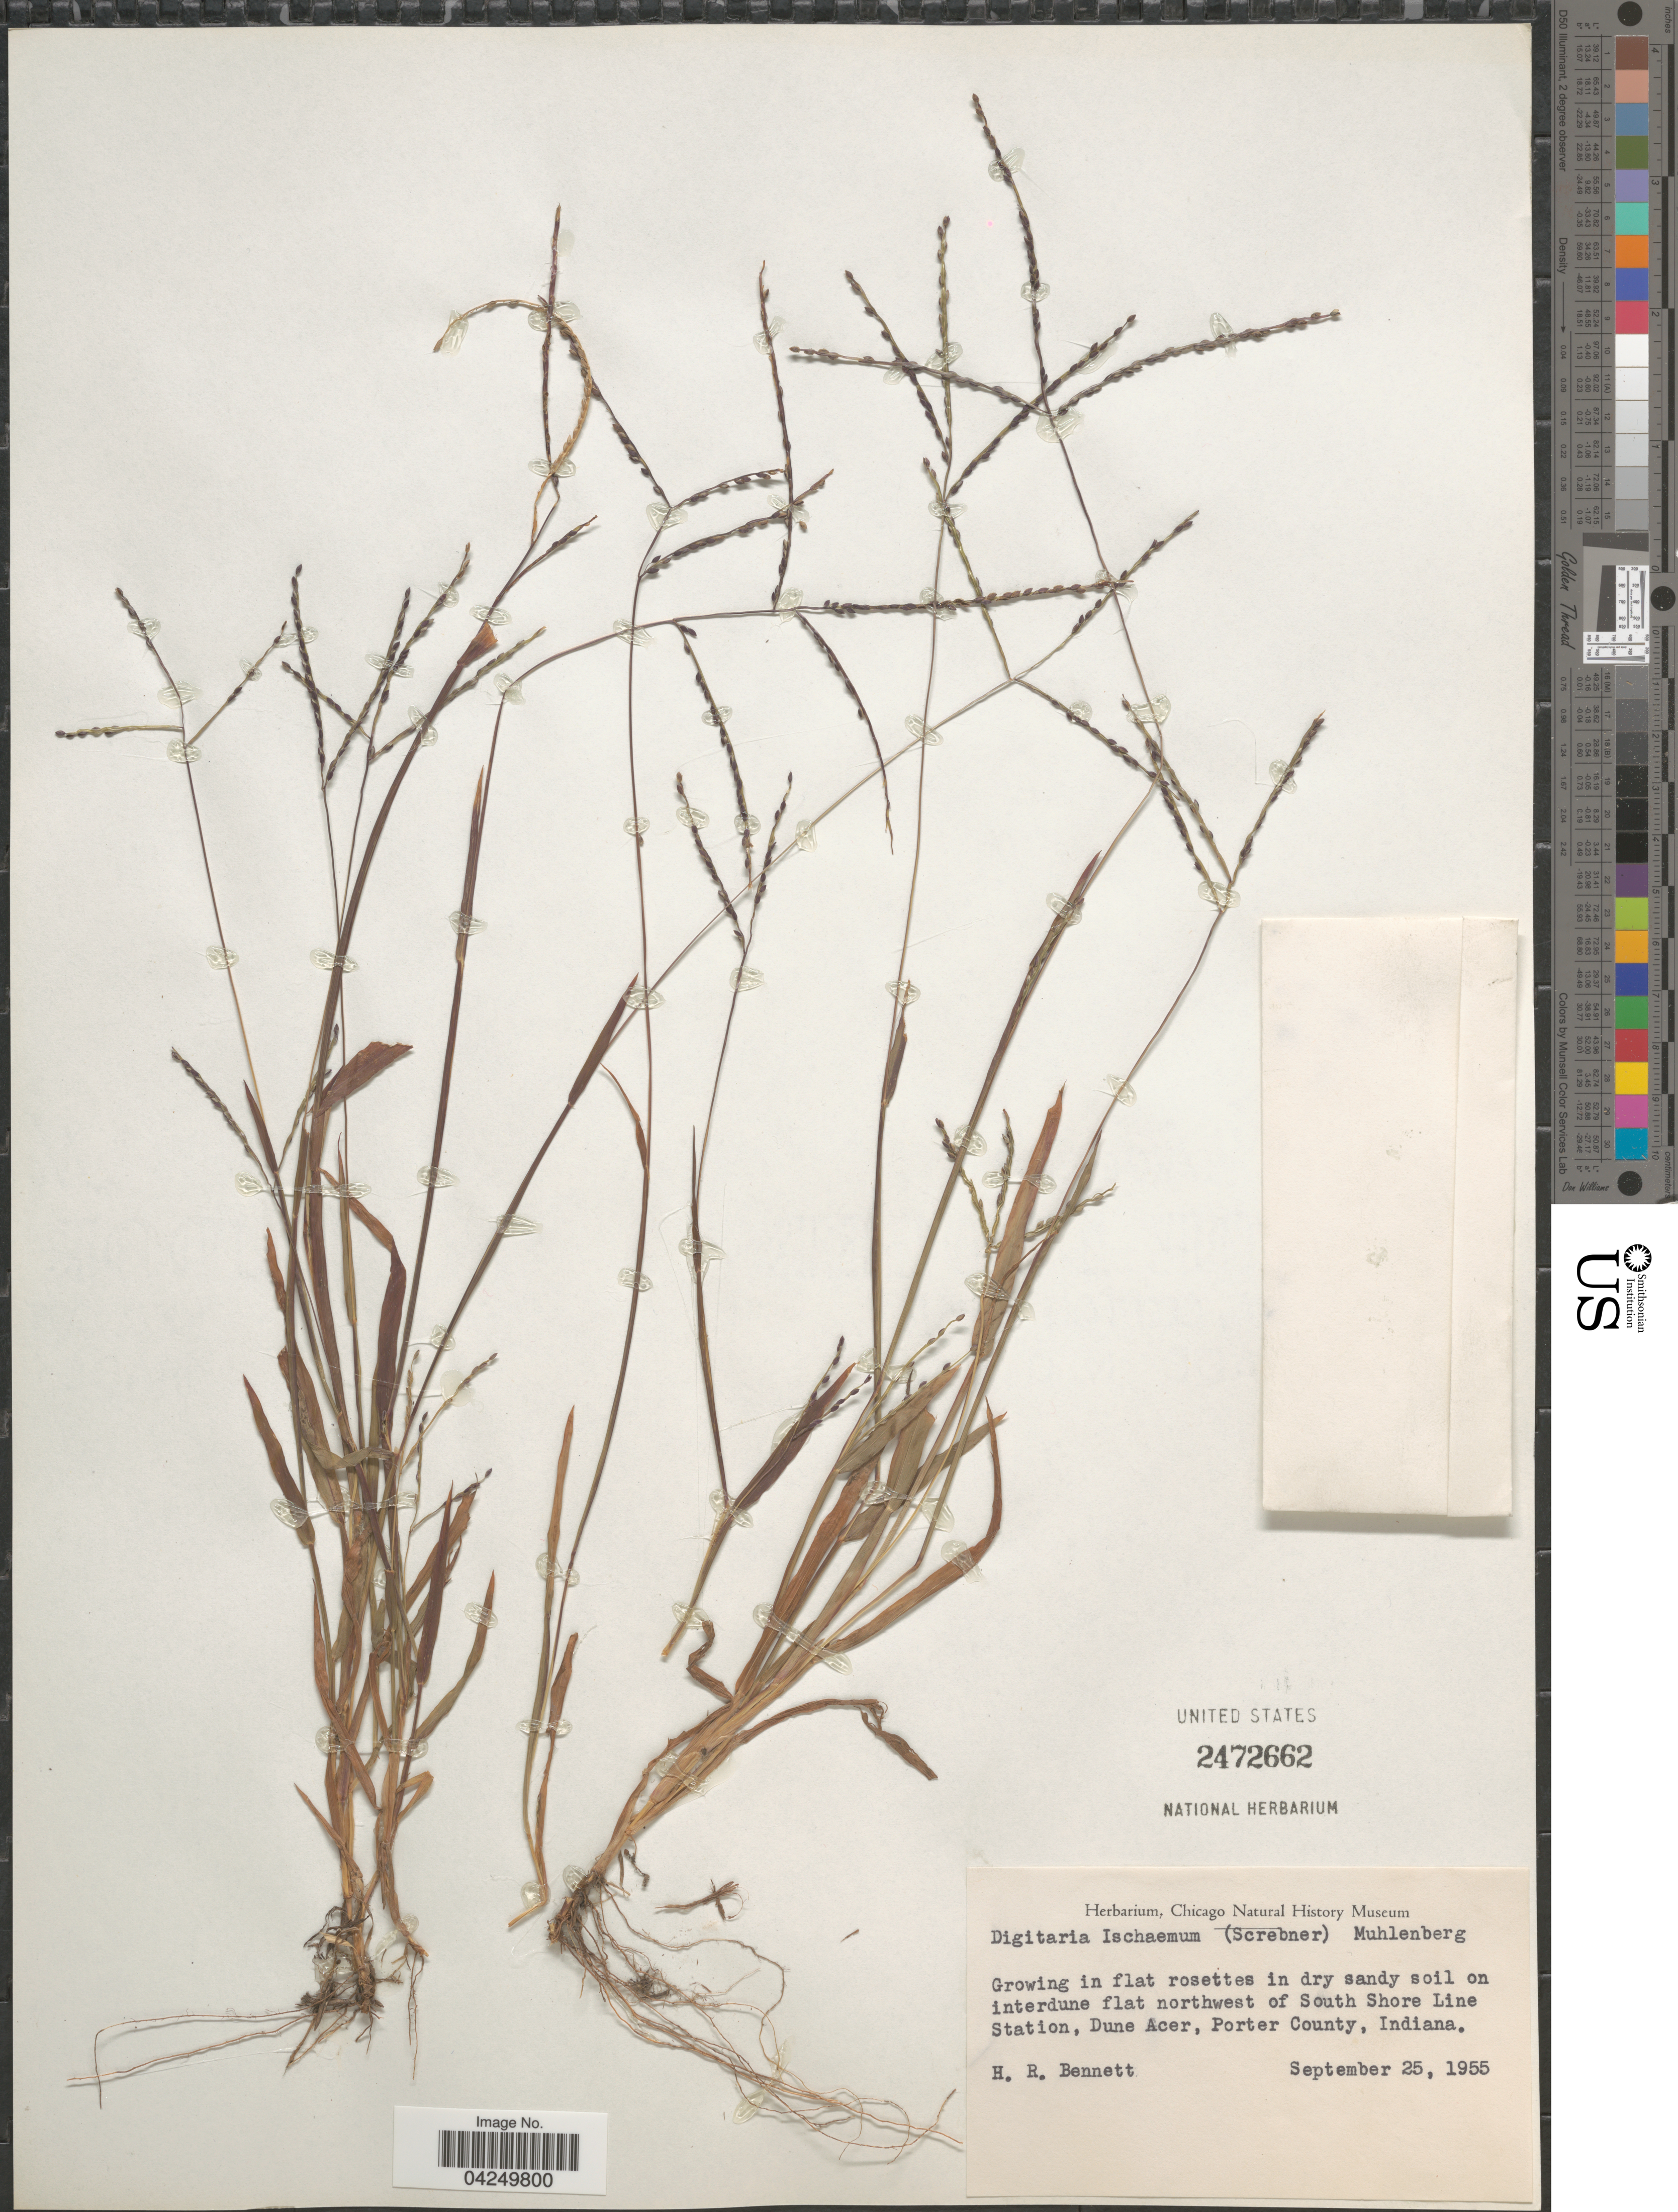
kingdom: Plantae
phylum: Tracheophyta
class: Liliopsida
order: Poales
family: Poaceae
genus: Digitaria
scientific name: Digitaria ischaemum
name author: (Schreber) Schreber ex Muhl.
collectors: H. R. Bennett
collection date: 1955-09-25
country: United States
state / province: Indiana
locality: Growing in flat rosettes in dry sandy soil on interdune flat northwest of South Shore Line Station, Dune Acer, Porter County.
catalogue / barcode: US 2472662